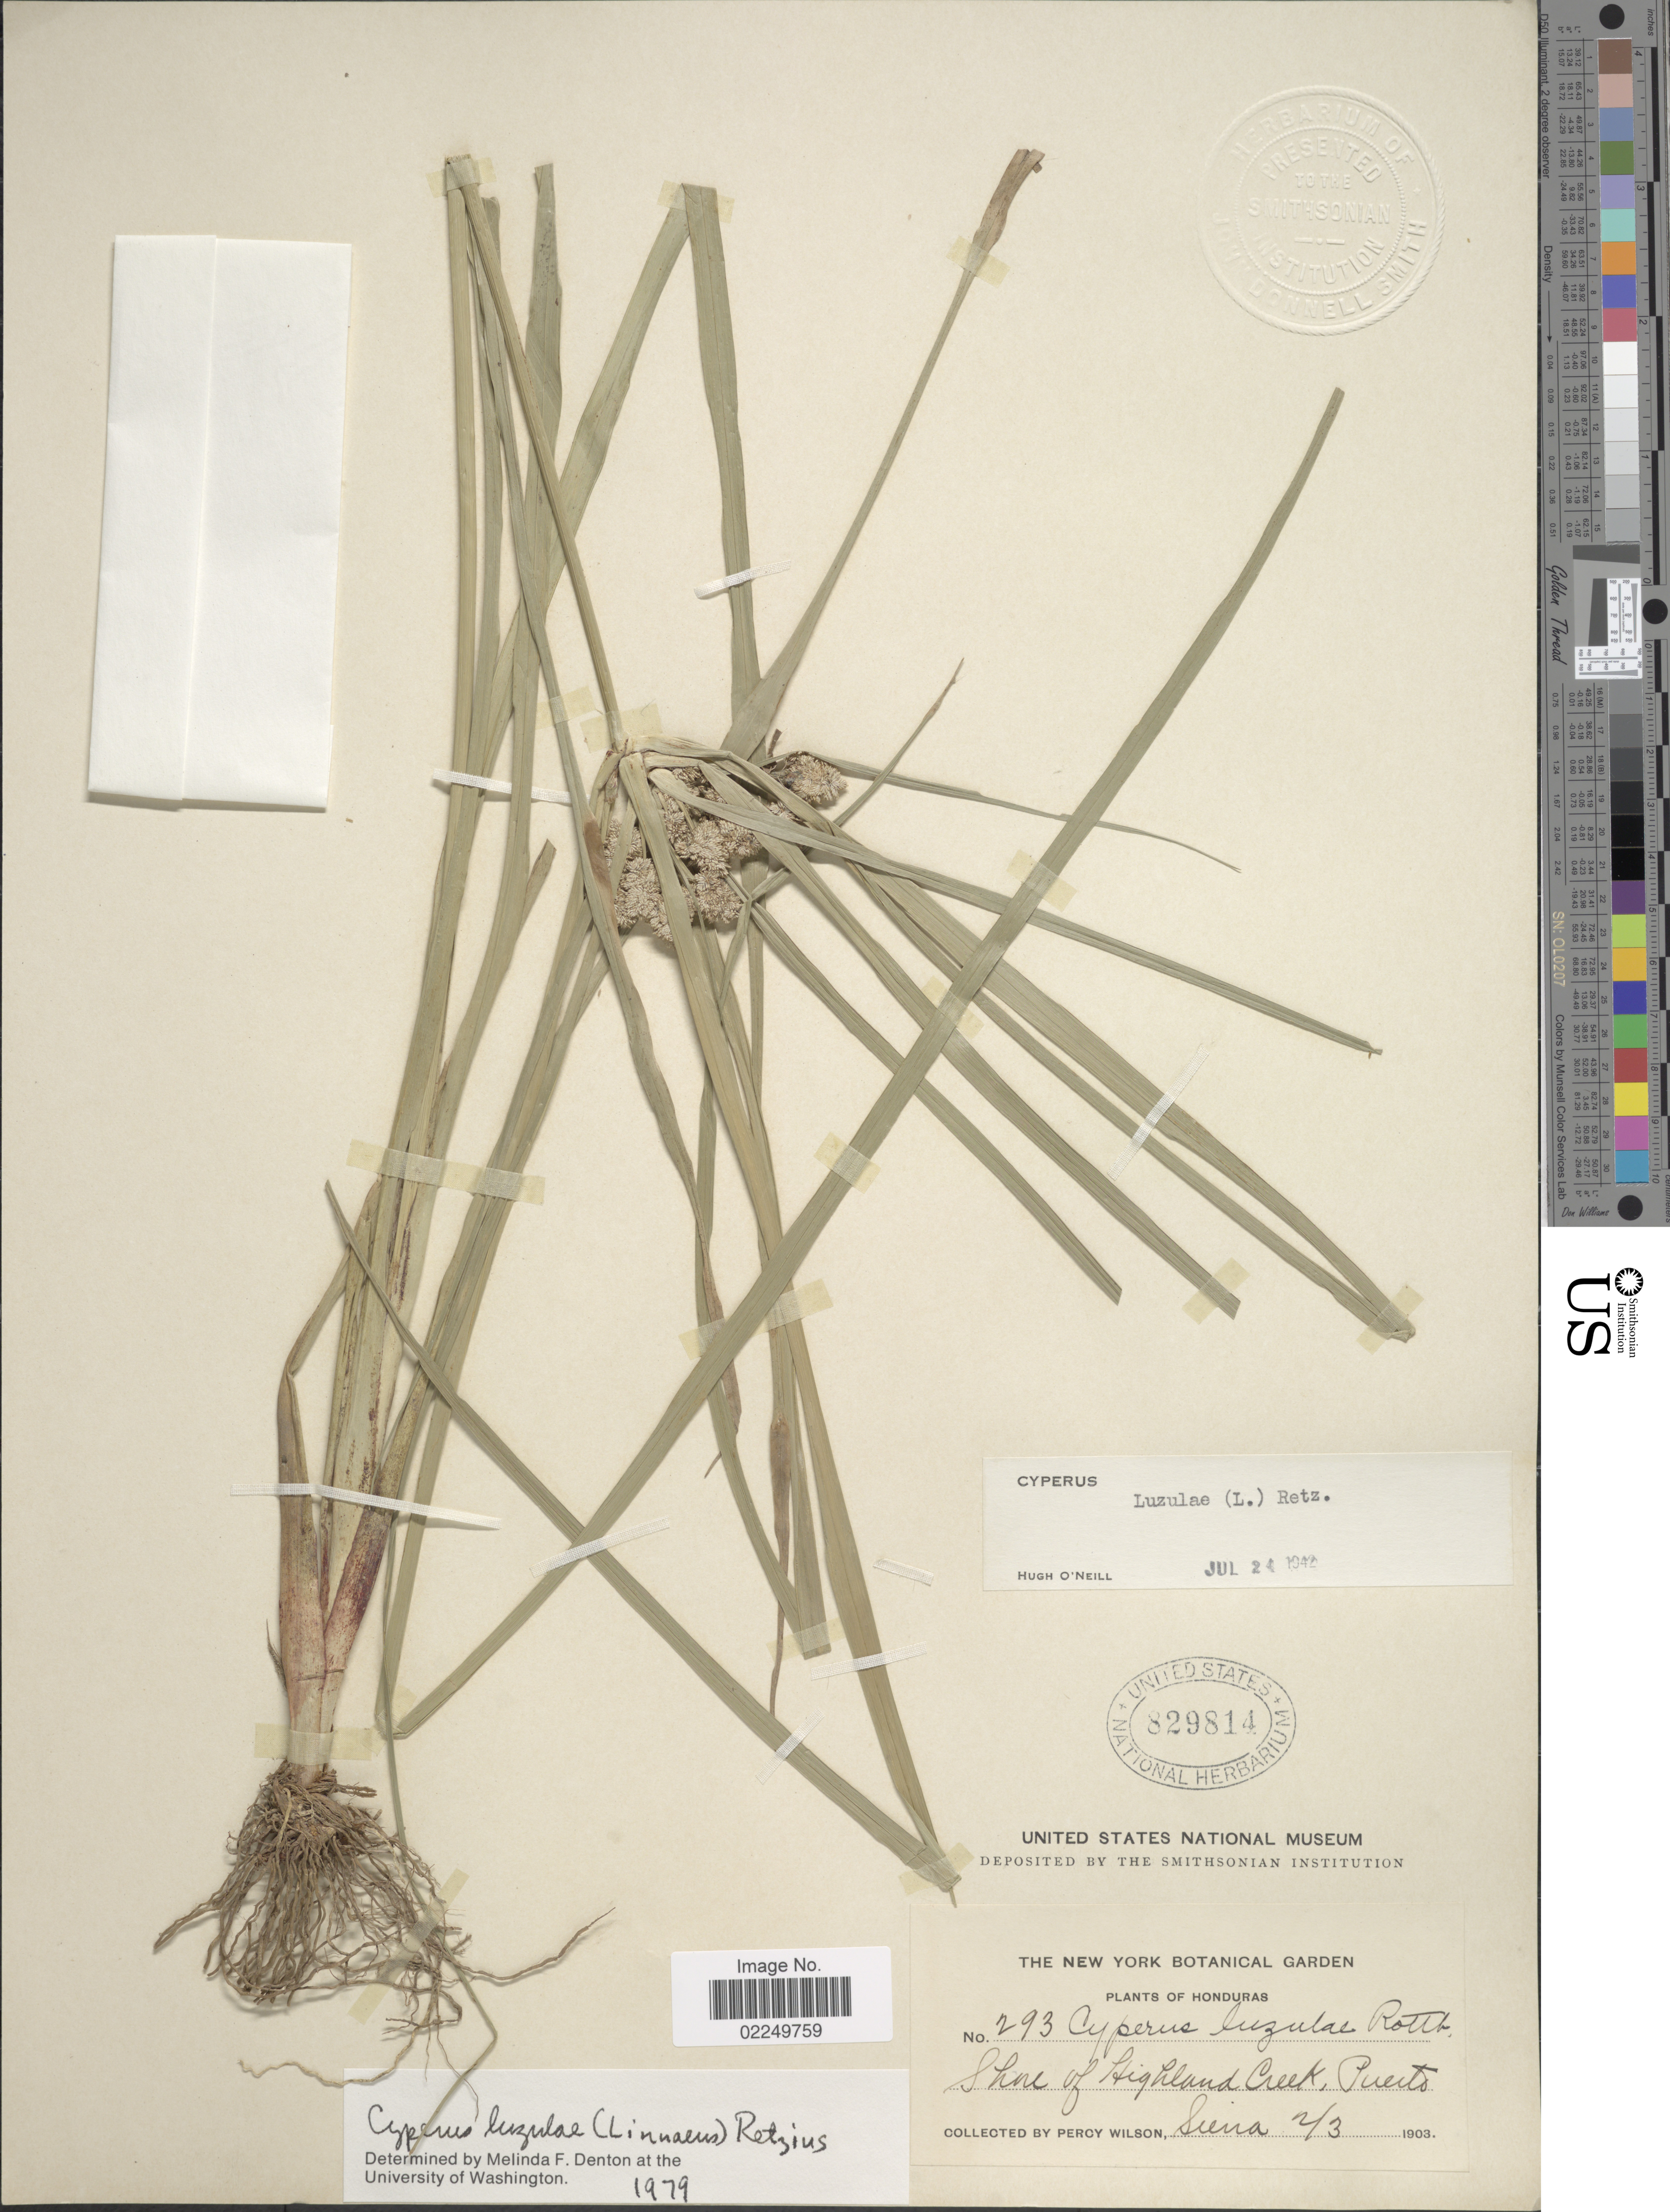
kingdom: Plantae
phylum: Tracheophyta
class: Liliopsida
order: Poales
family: Cyperaceae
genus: Cyperus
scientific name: Cyperus luzulae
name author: (L.) Rottb. ex Retz.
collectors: P. Wilson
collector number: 293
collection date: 1903-03-02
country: Honduras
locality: Shore of Highland Creek, Puerto Sierra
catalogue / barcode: US 829814